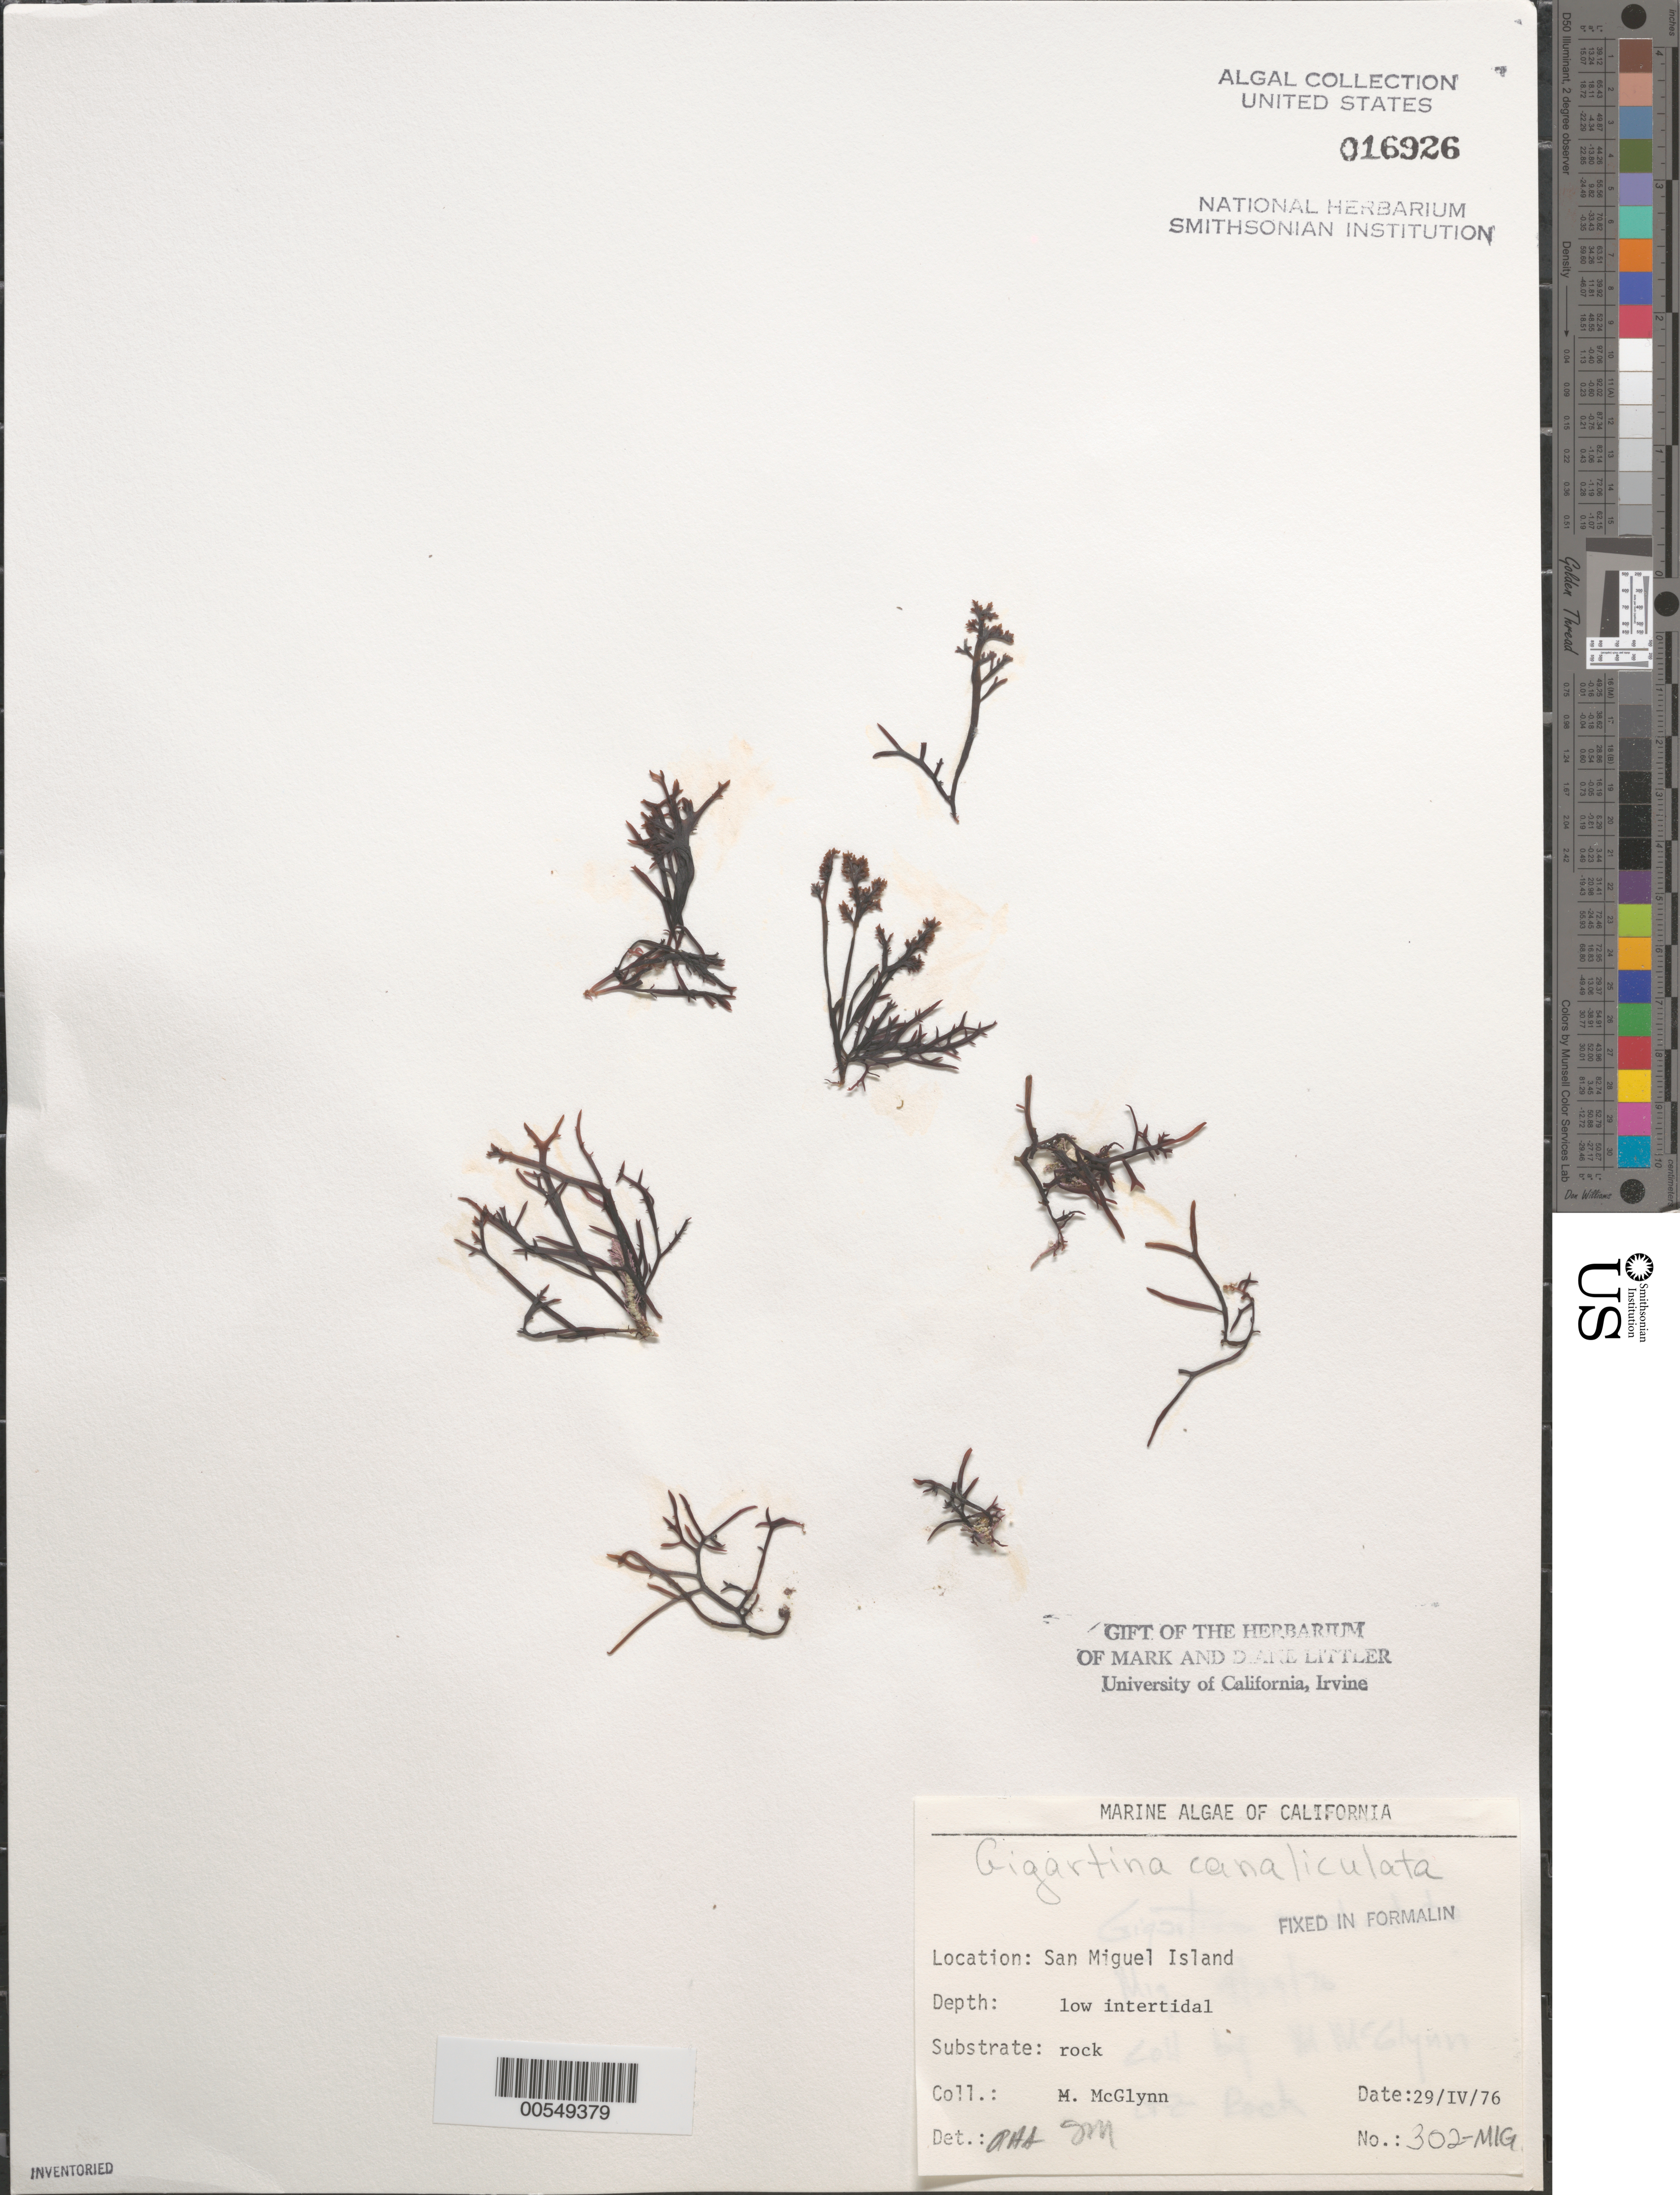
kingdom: Plantae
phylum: Rhodophyta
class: Florideophyceae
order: Gigartinales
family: Gigartinaceae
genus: Chondracanthus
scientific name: Chondracanthus canaliculatus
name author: (Harv.) Guiry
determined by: Algae name updating Project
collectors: M. McGlynn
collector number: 302-mig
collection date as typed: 29 Apr 1976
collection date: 1976-04-29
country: United States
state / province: California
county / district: Santa Barbara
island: San Miguel Island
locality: Cuyler Harbor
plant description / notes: BLM-SOCALBIGHT Rocky Intertidal Survey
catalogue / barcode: US 16926